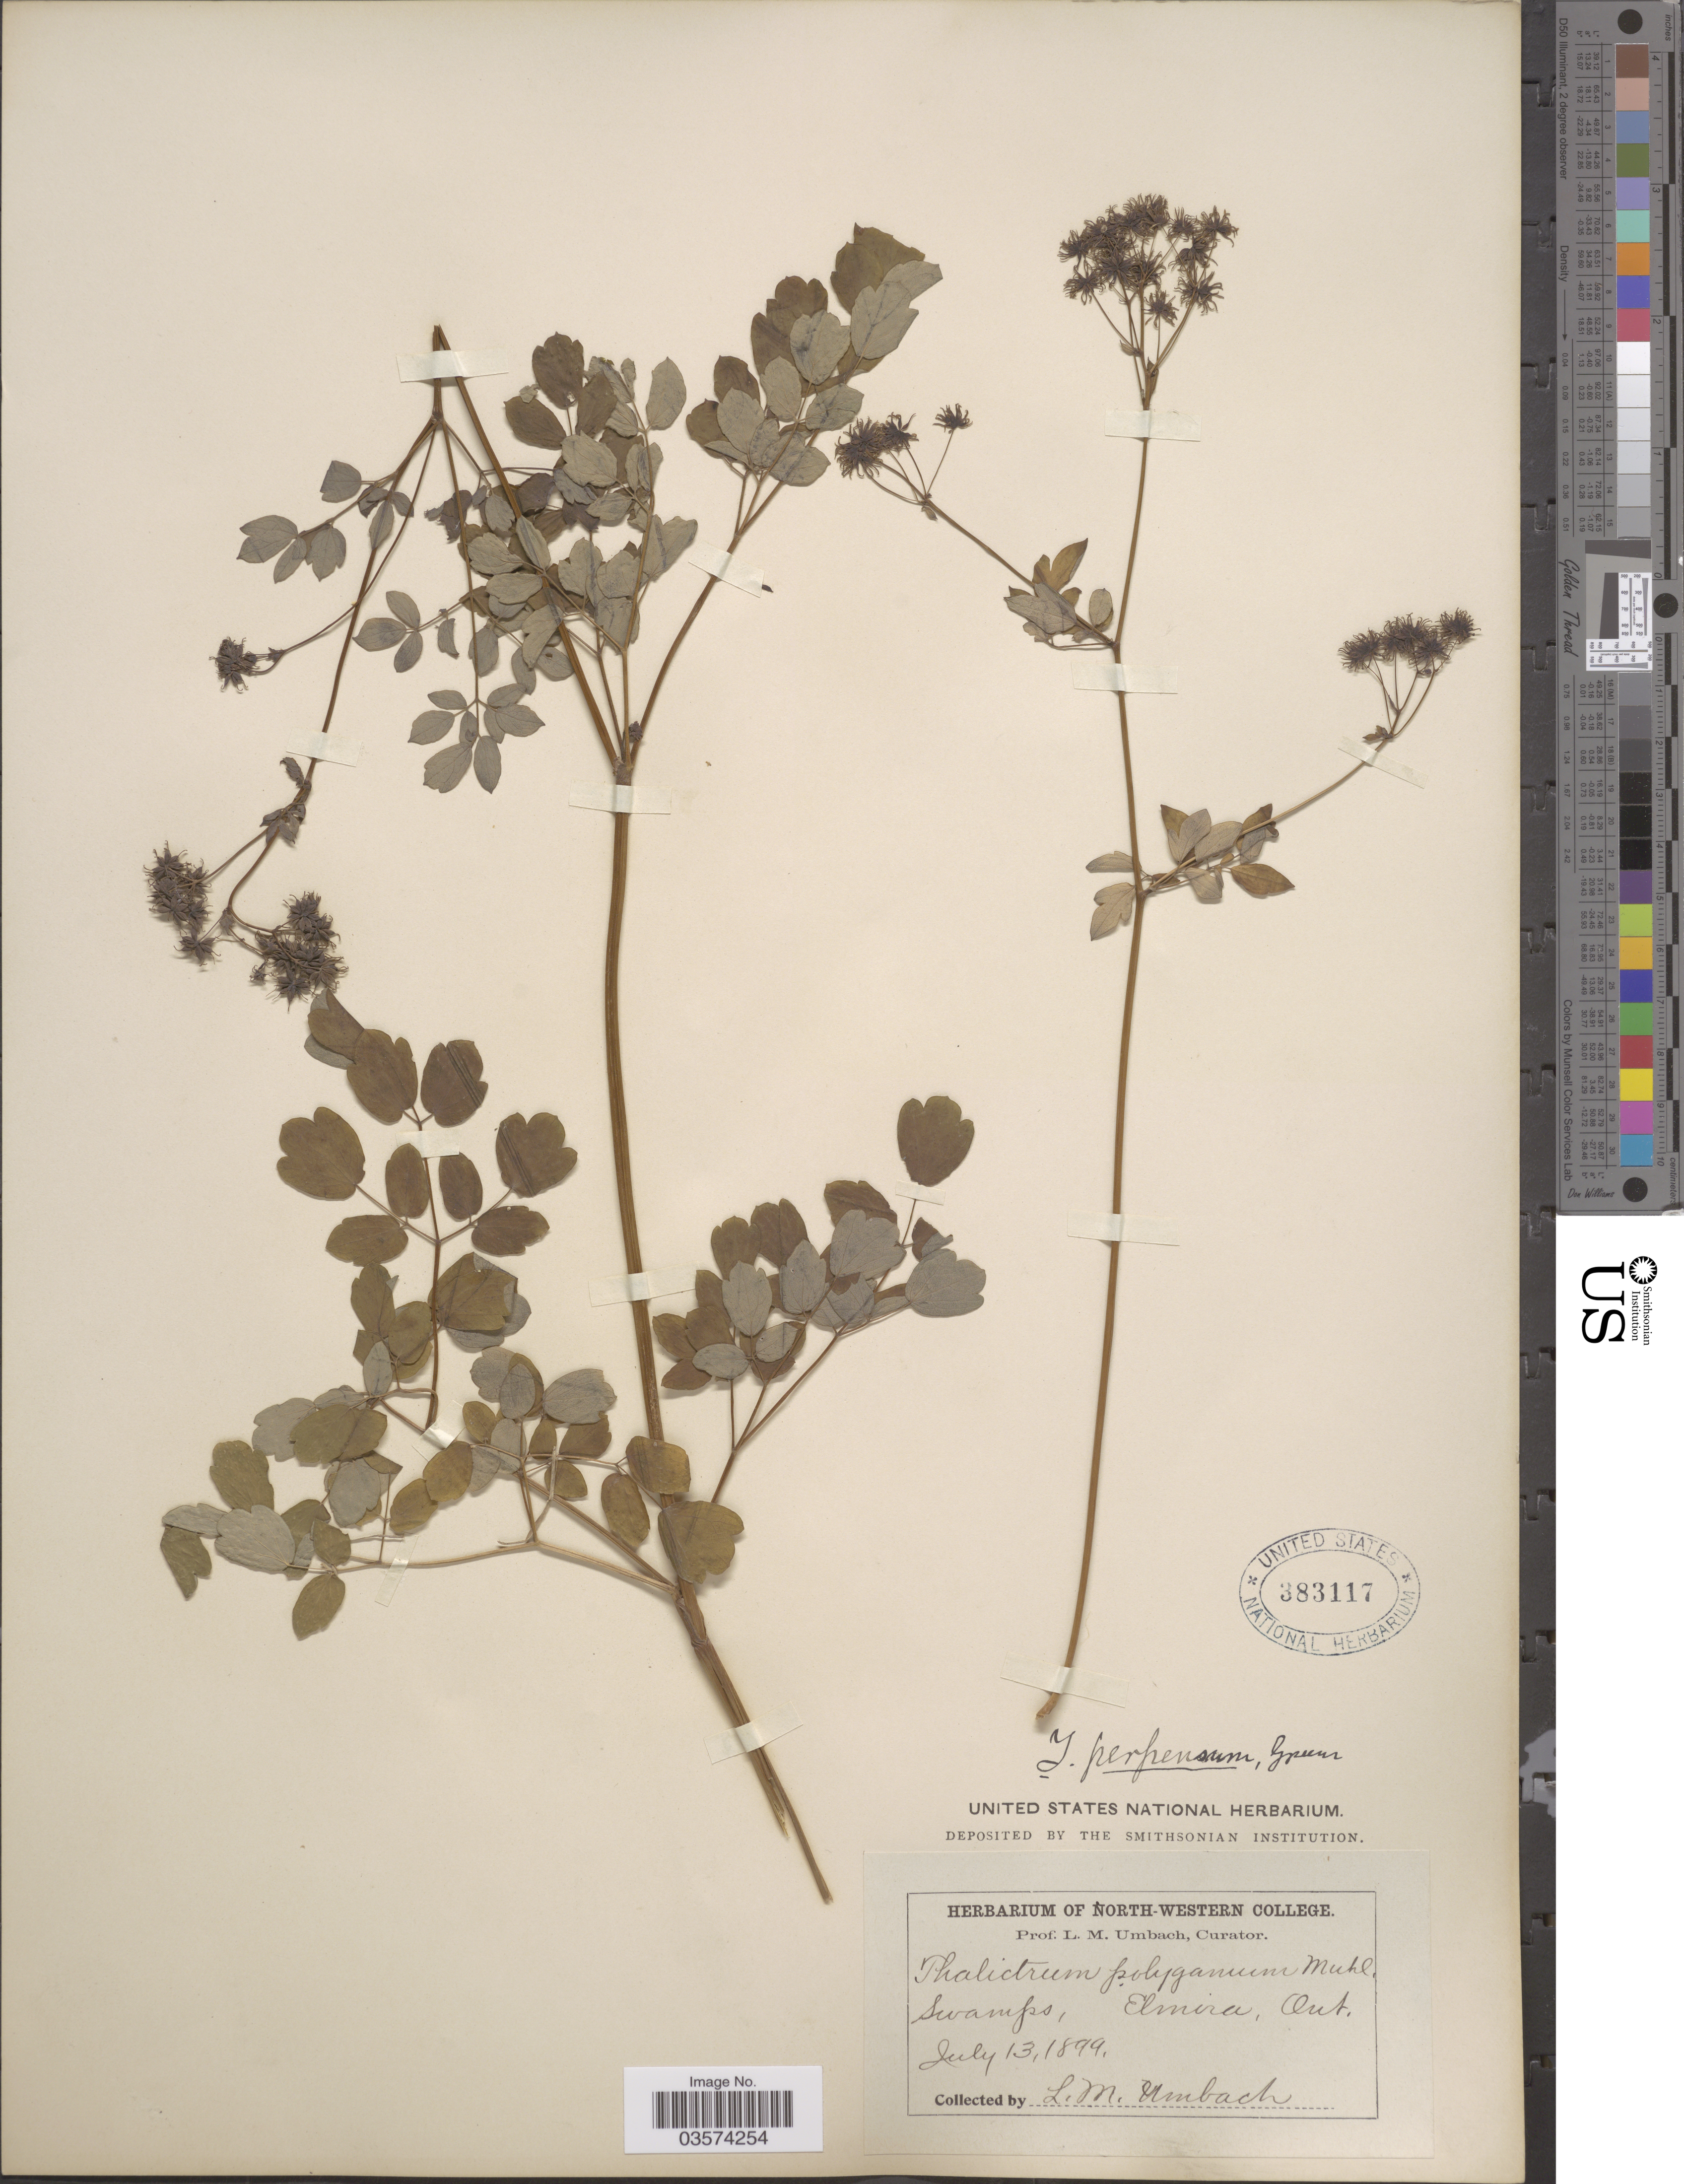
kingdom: Plantae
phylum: Tracheophyta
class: Magnoliopsida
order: Ranunculales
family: Ranunculaceae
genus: Thalictrum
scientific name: Thalictrum pubescens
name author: Pursh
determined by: Strong, Mark T., (BOT), Smithsonian Institution - National Museum of Natural History (UNITED STATES)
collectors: L. M. Umbach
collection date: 1899-07-13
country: Canada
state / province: Ontario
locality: Elmira.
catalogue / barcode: US 383117